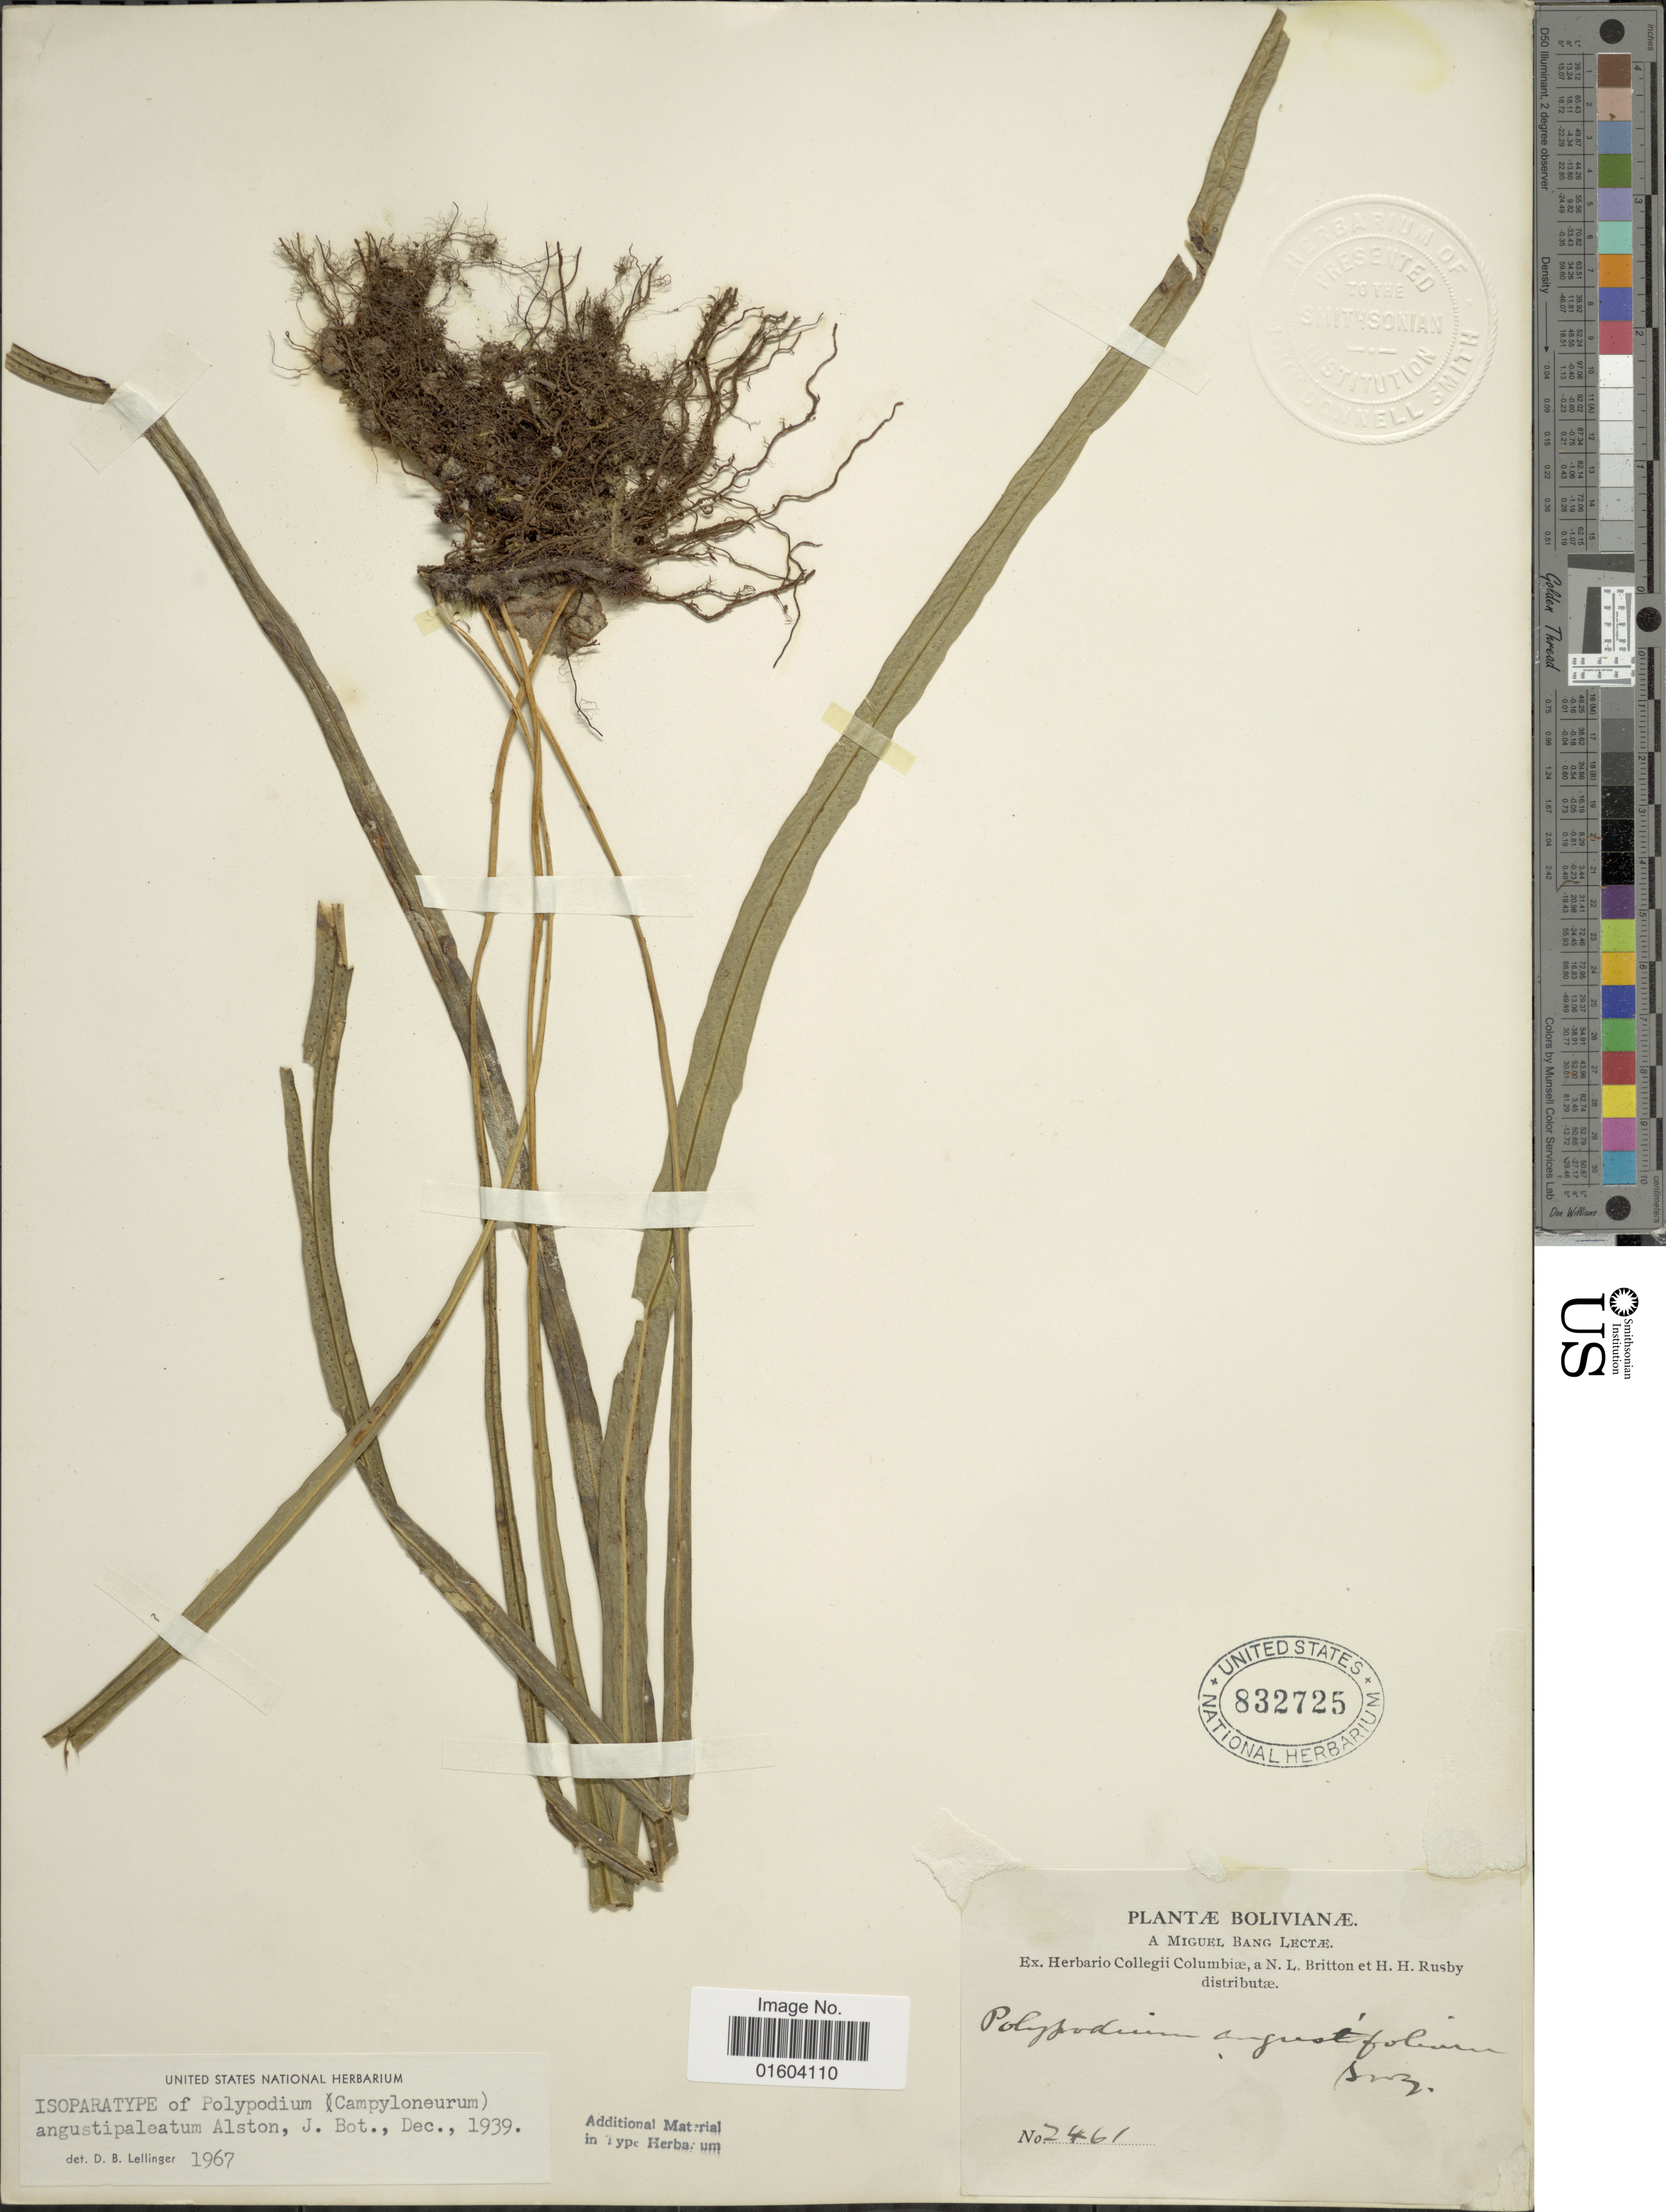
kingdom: Plantae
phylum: Tracheophyta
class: Polypodiopsida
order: Polypodiales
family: Polypodiaceae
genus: Campyloneurum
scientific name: Campyloneurum angustipaleatum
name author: (Alston) Lellinger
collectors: M. Bang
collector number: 2461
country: Bolivia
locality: Bolivinae.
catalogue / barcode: US 832725